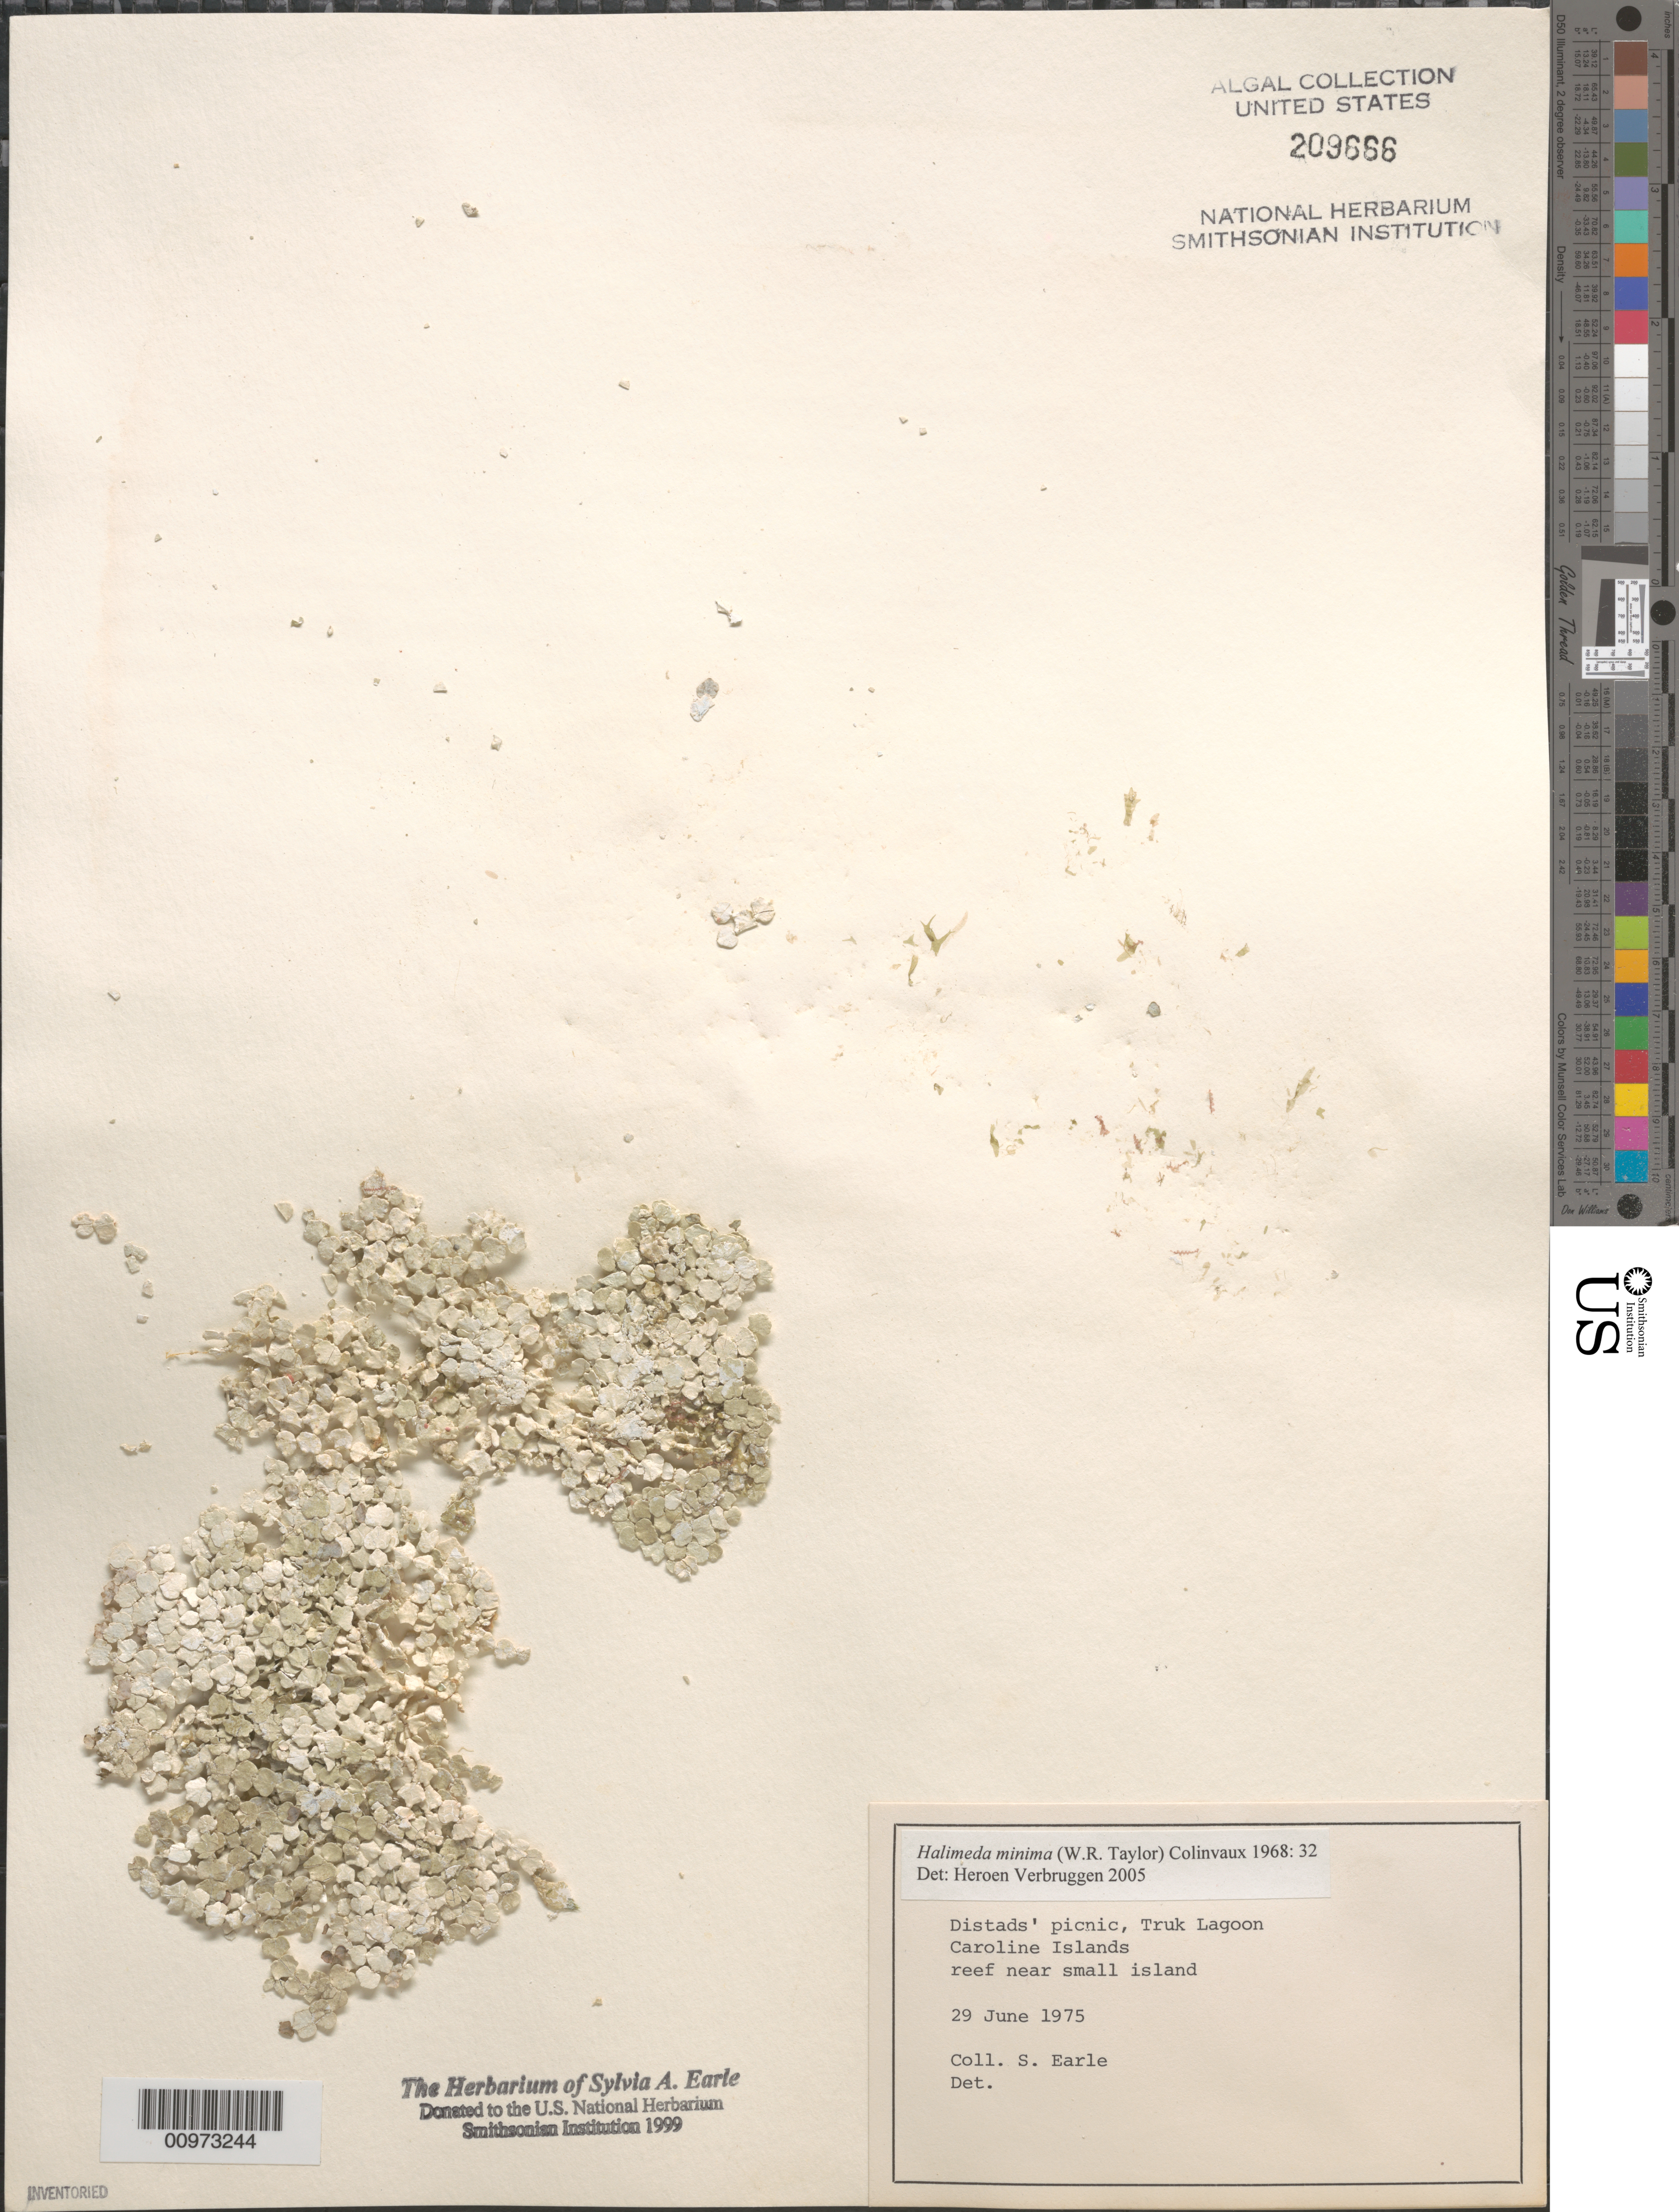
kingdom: Plantae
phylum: Chlorophyta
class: Ulvophyceae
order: Bryopsidales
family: Halimedaceae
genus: Halimeda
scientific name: Halimeda minima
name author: (W.R. Taylor) Hillis-Colinvaux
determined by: Verbruggen, H.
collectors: S. A. Earle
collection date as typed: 29 Jun 1975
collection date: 1975-06-29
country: Micronesia, Federated States of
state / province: Truk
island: Truk (Chuuk) Is.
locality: Chuuk Lagoon (Truk Lagoon), reef near small island; Distads' picnic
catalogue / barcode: US 209666